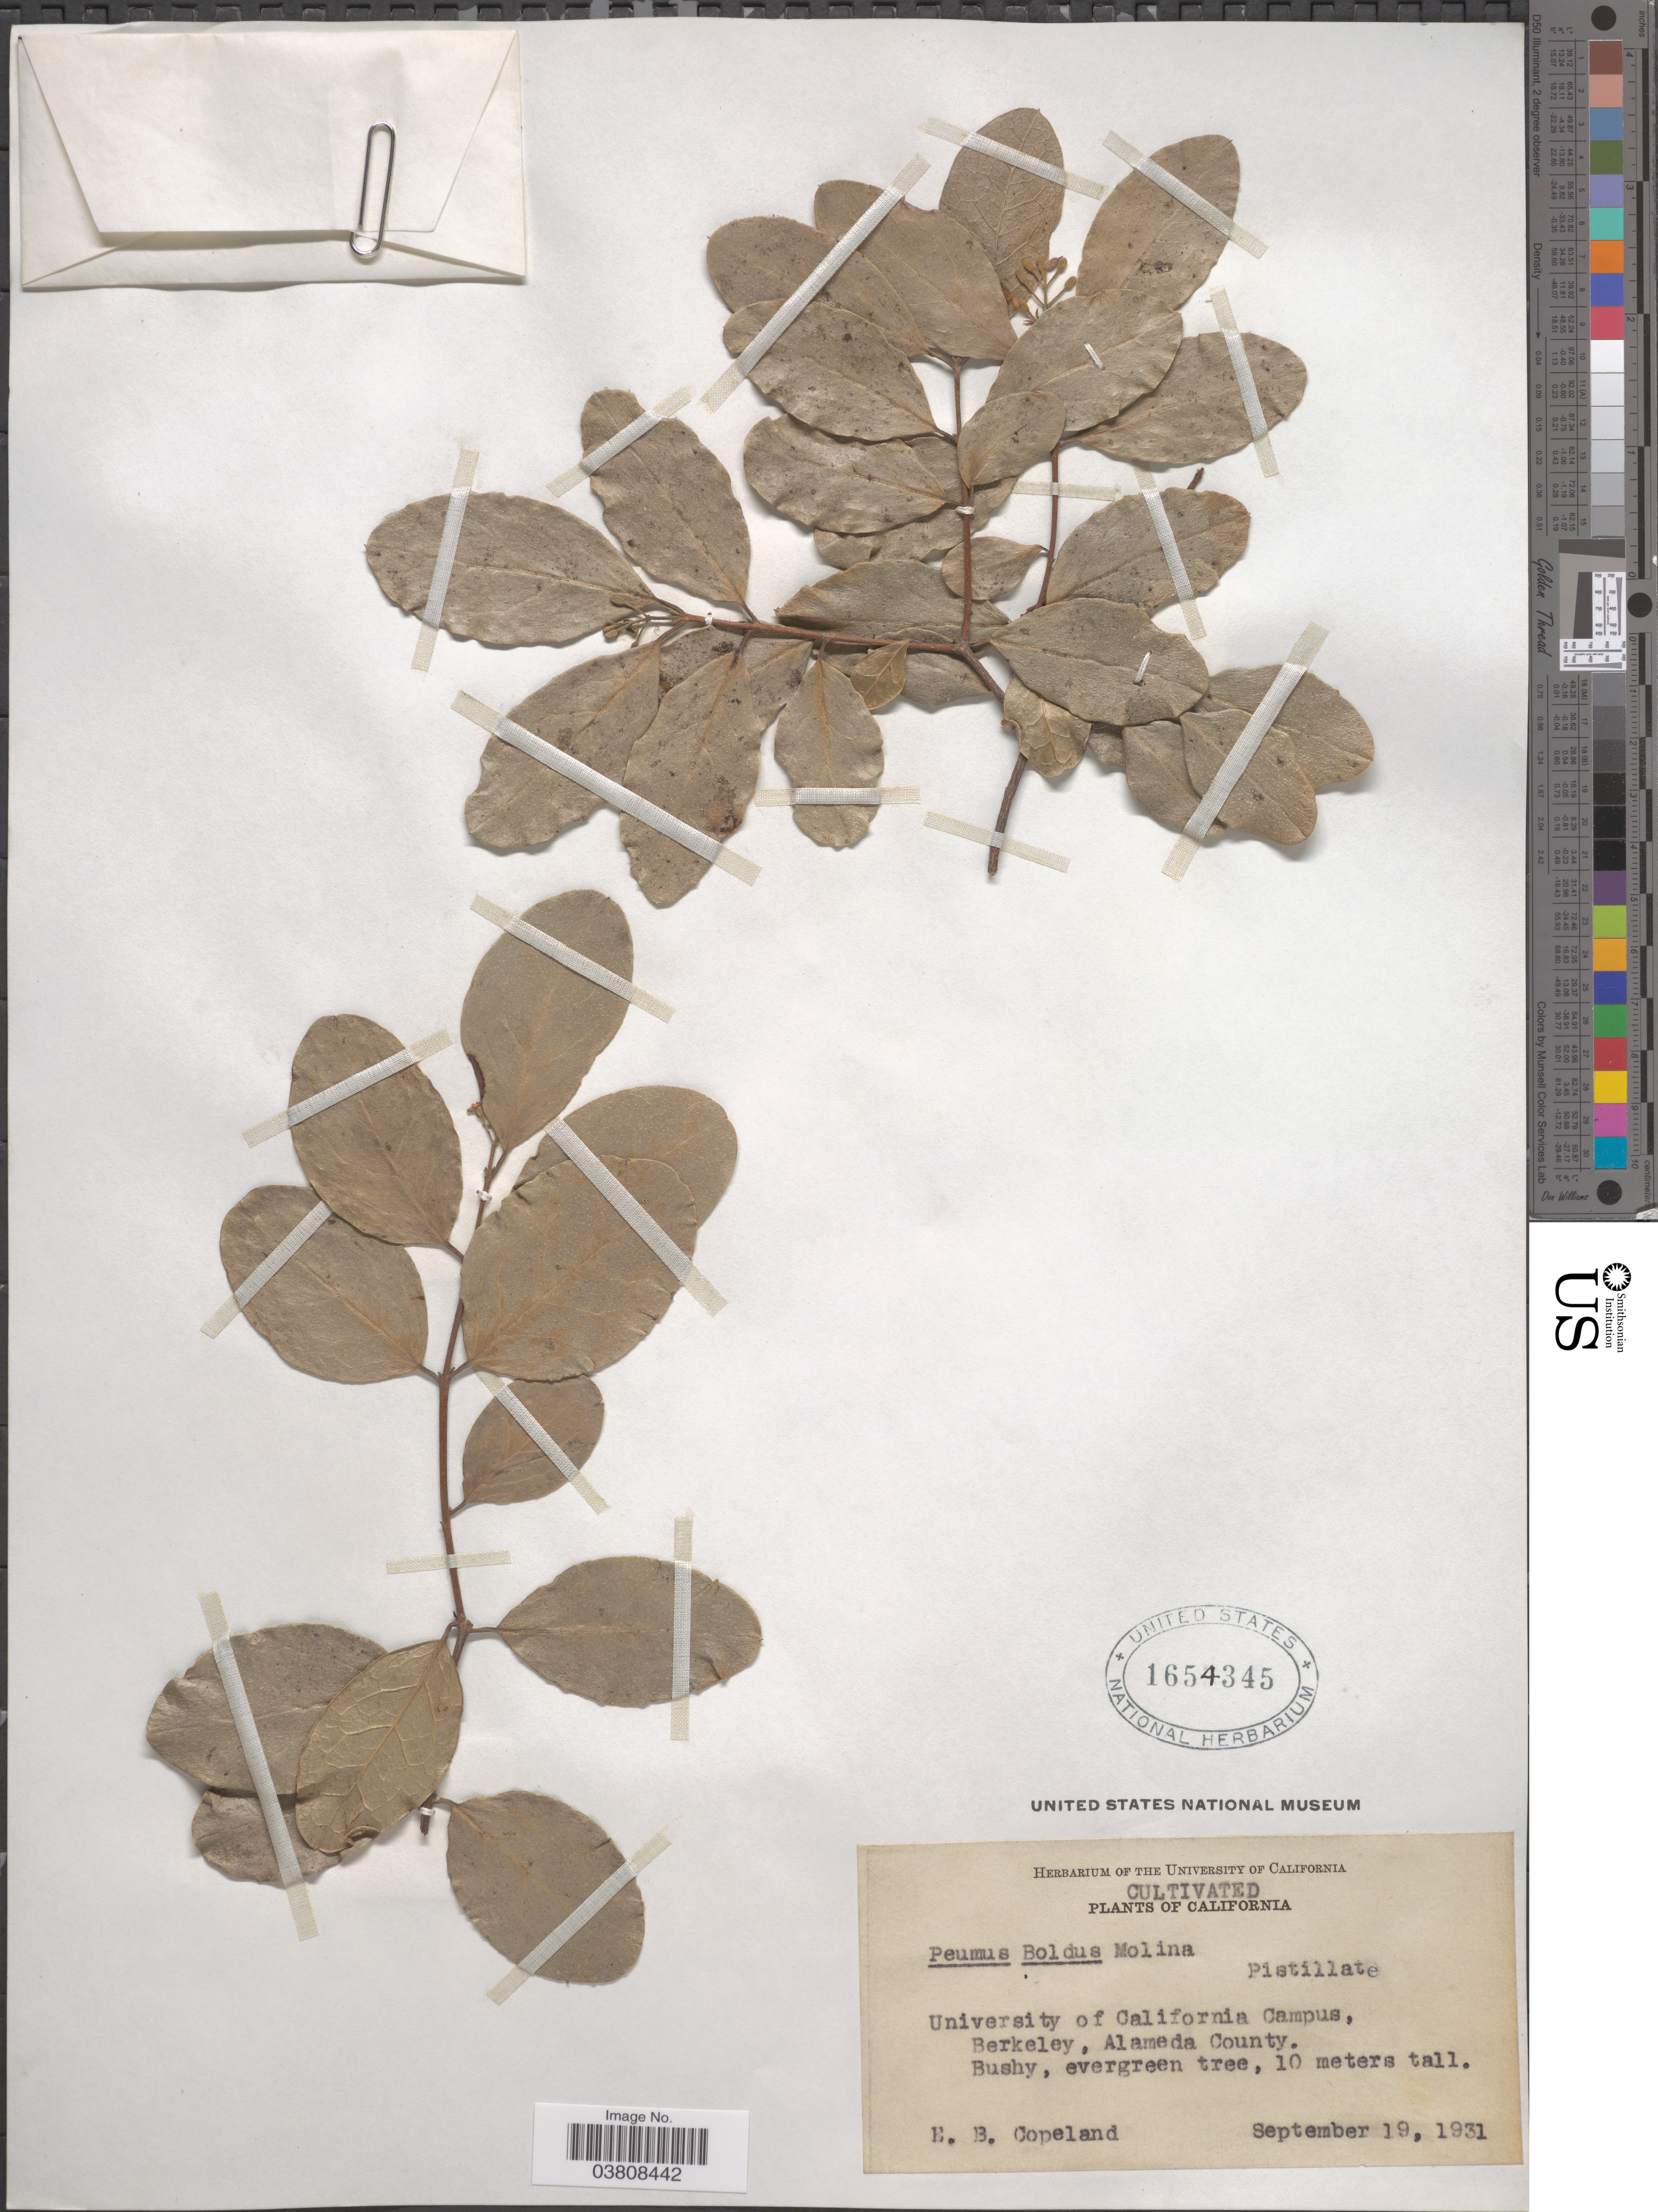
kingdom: Plantae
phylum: Tracheophyta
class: Magnoliopsida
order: Laurales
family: Monimiaceae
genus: Peumus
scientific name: Peumus boldus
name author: Molina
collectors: E. B. Copeland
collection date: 1931-09-19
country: United States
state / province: California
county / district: Alameda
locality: University of California Campus, Berkeley, Alameda County.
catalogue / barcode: US 1654345